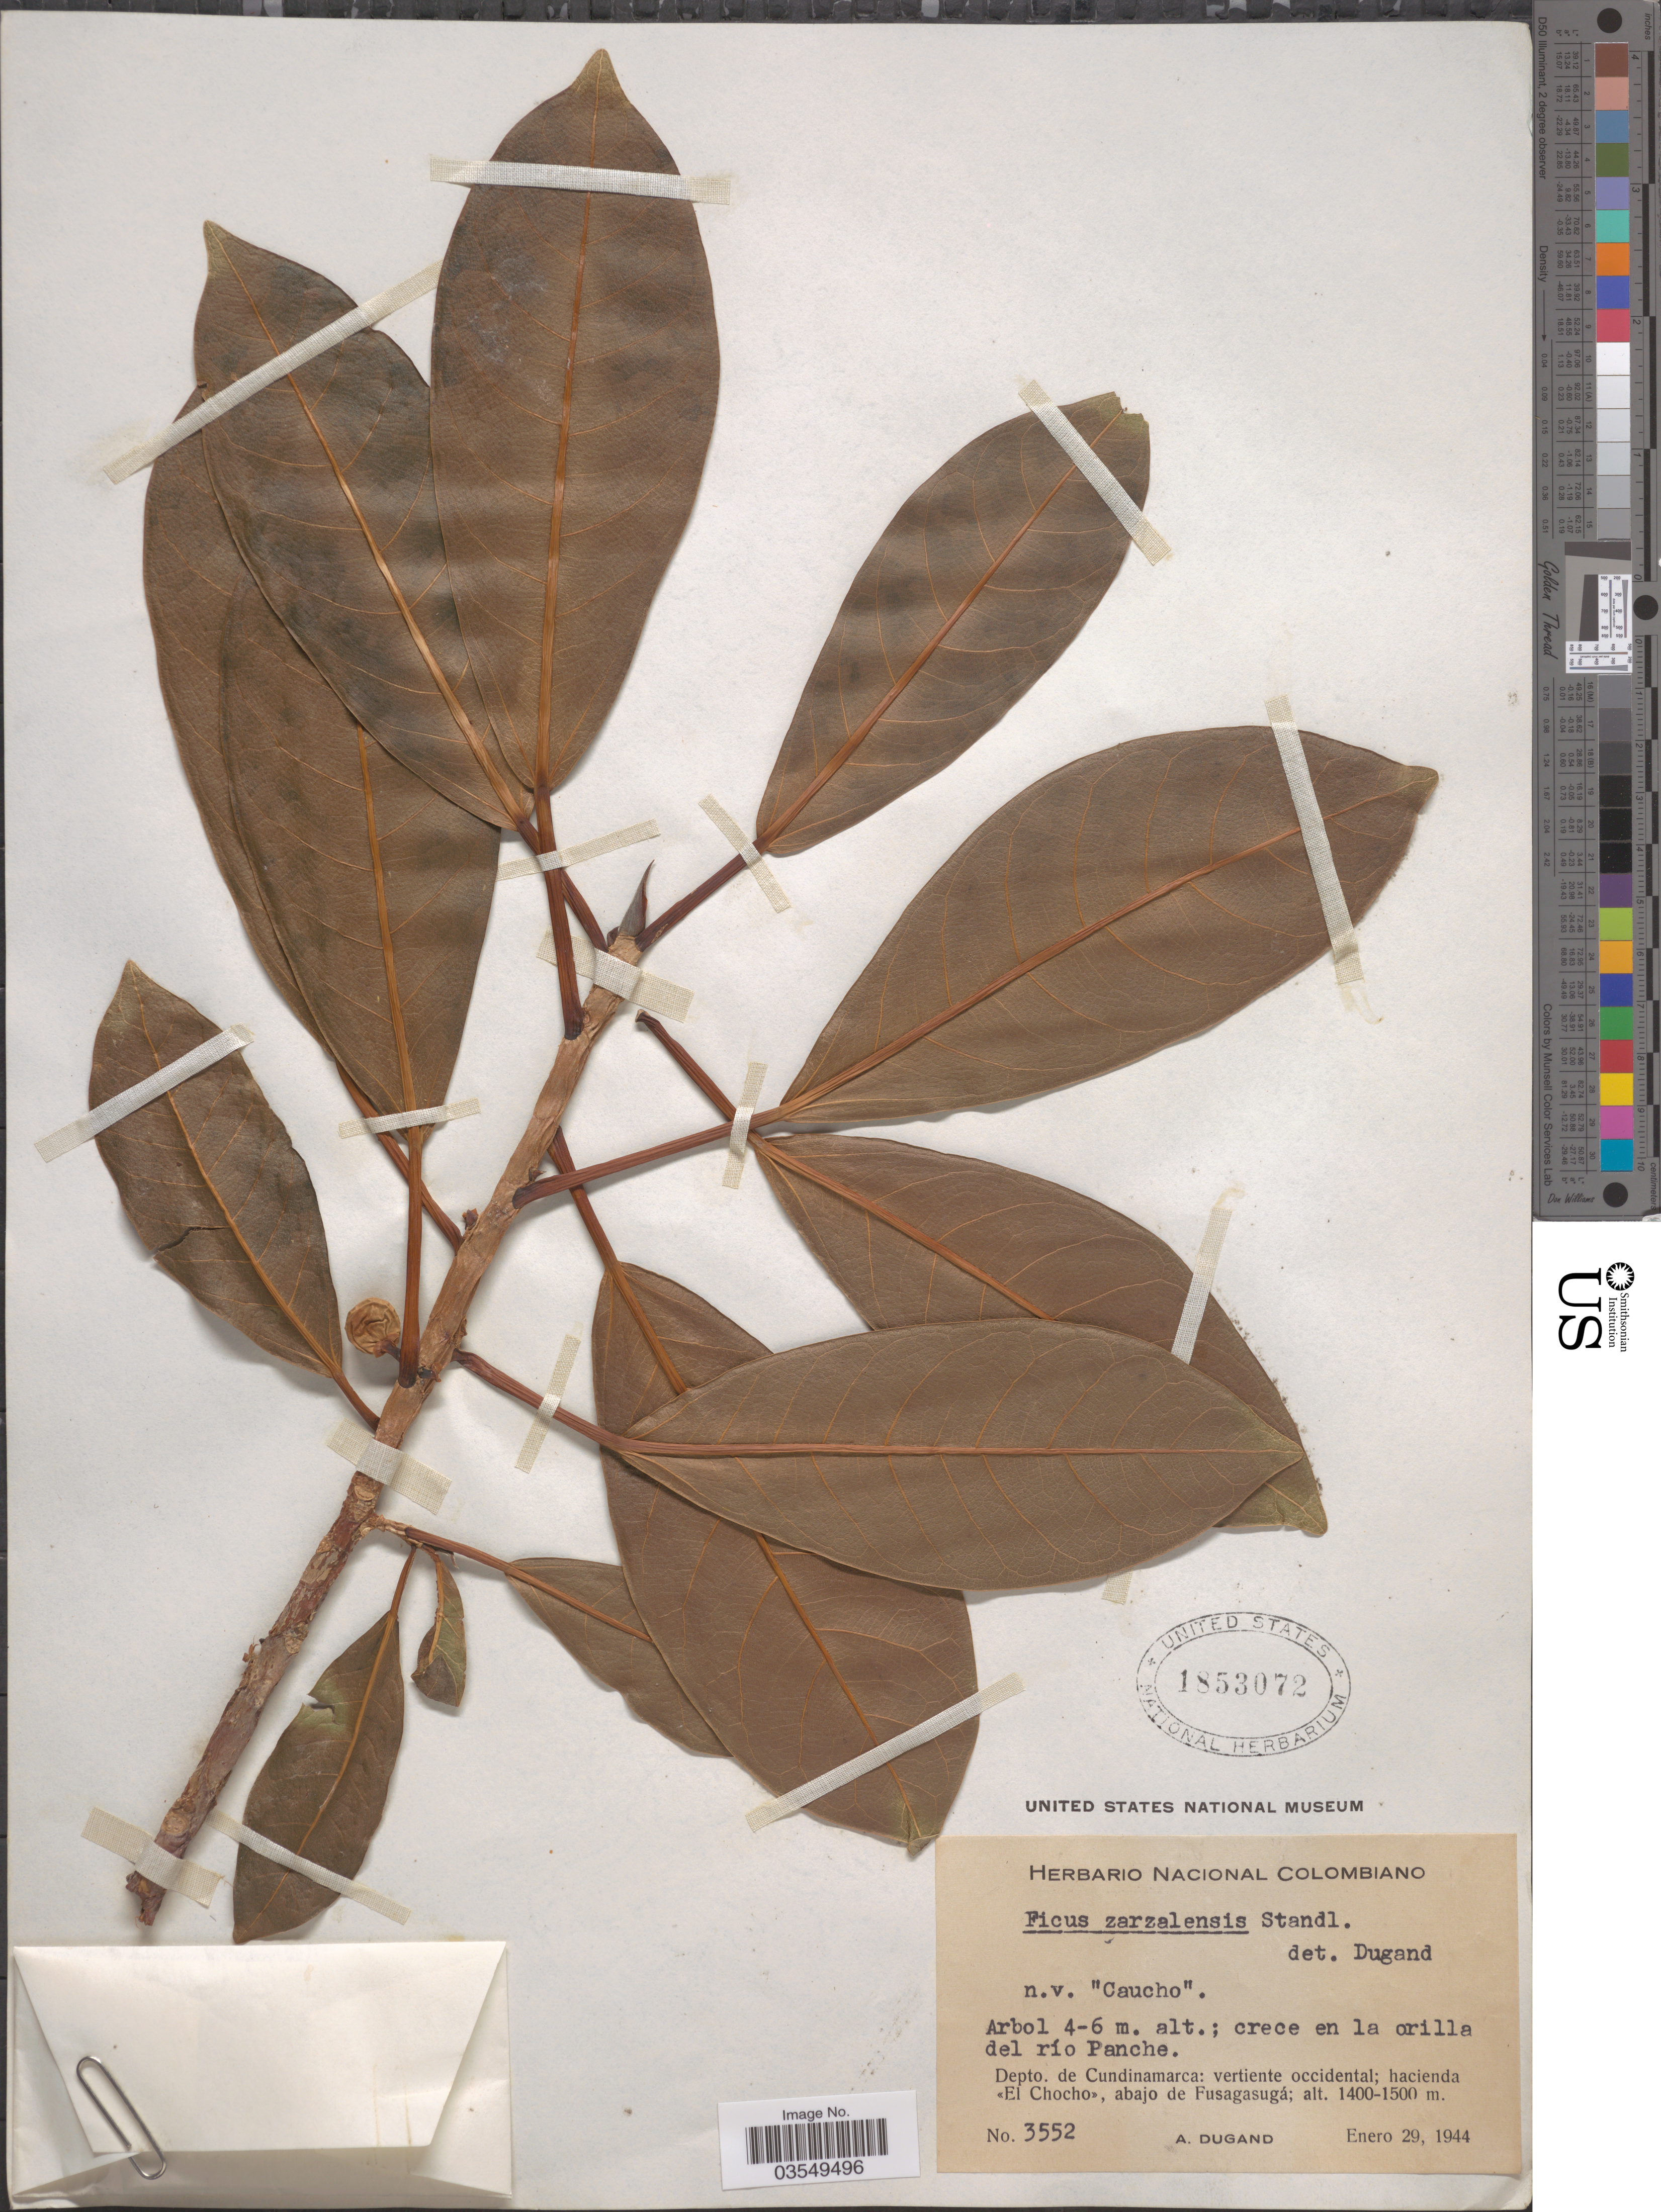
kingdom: Plantae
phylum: Tracheophyta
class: Magnoliopsida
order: Rosales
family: Moraceae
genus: Ficus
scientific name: Ficus zarzalensis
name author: Standl.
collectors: A. Dugand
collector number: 3552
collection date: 1944-01-29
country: Colombia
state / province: Cundinamarca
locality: Crece en la orilla del río Panche. Depto. de Cundinamarca: vertiente occidental; hacienda <<El Chocho>>, abajo de Fusagasugá.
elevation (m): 1400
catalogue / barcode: US 1853072